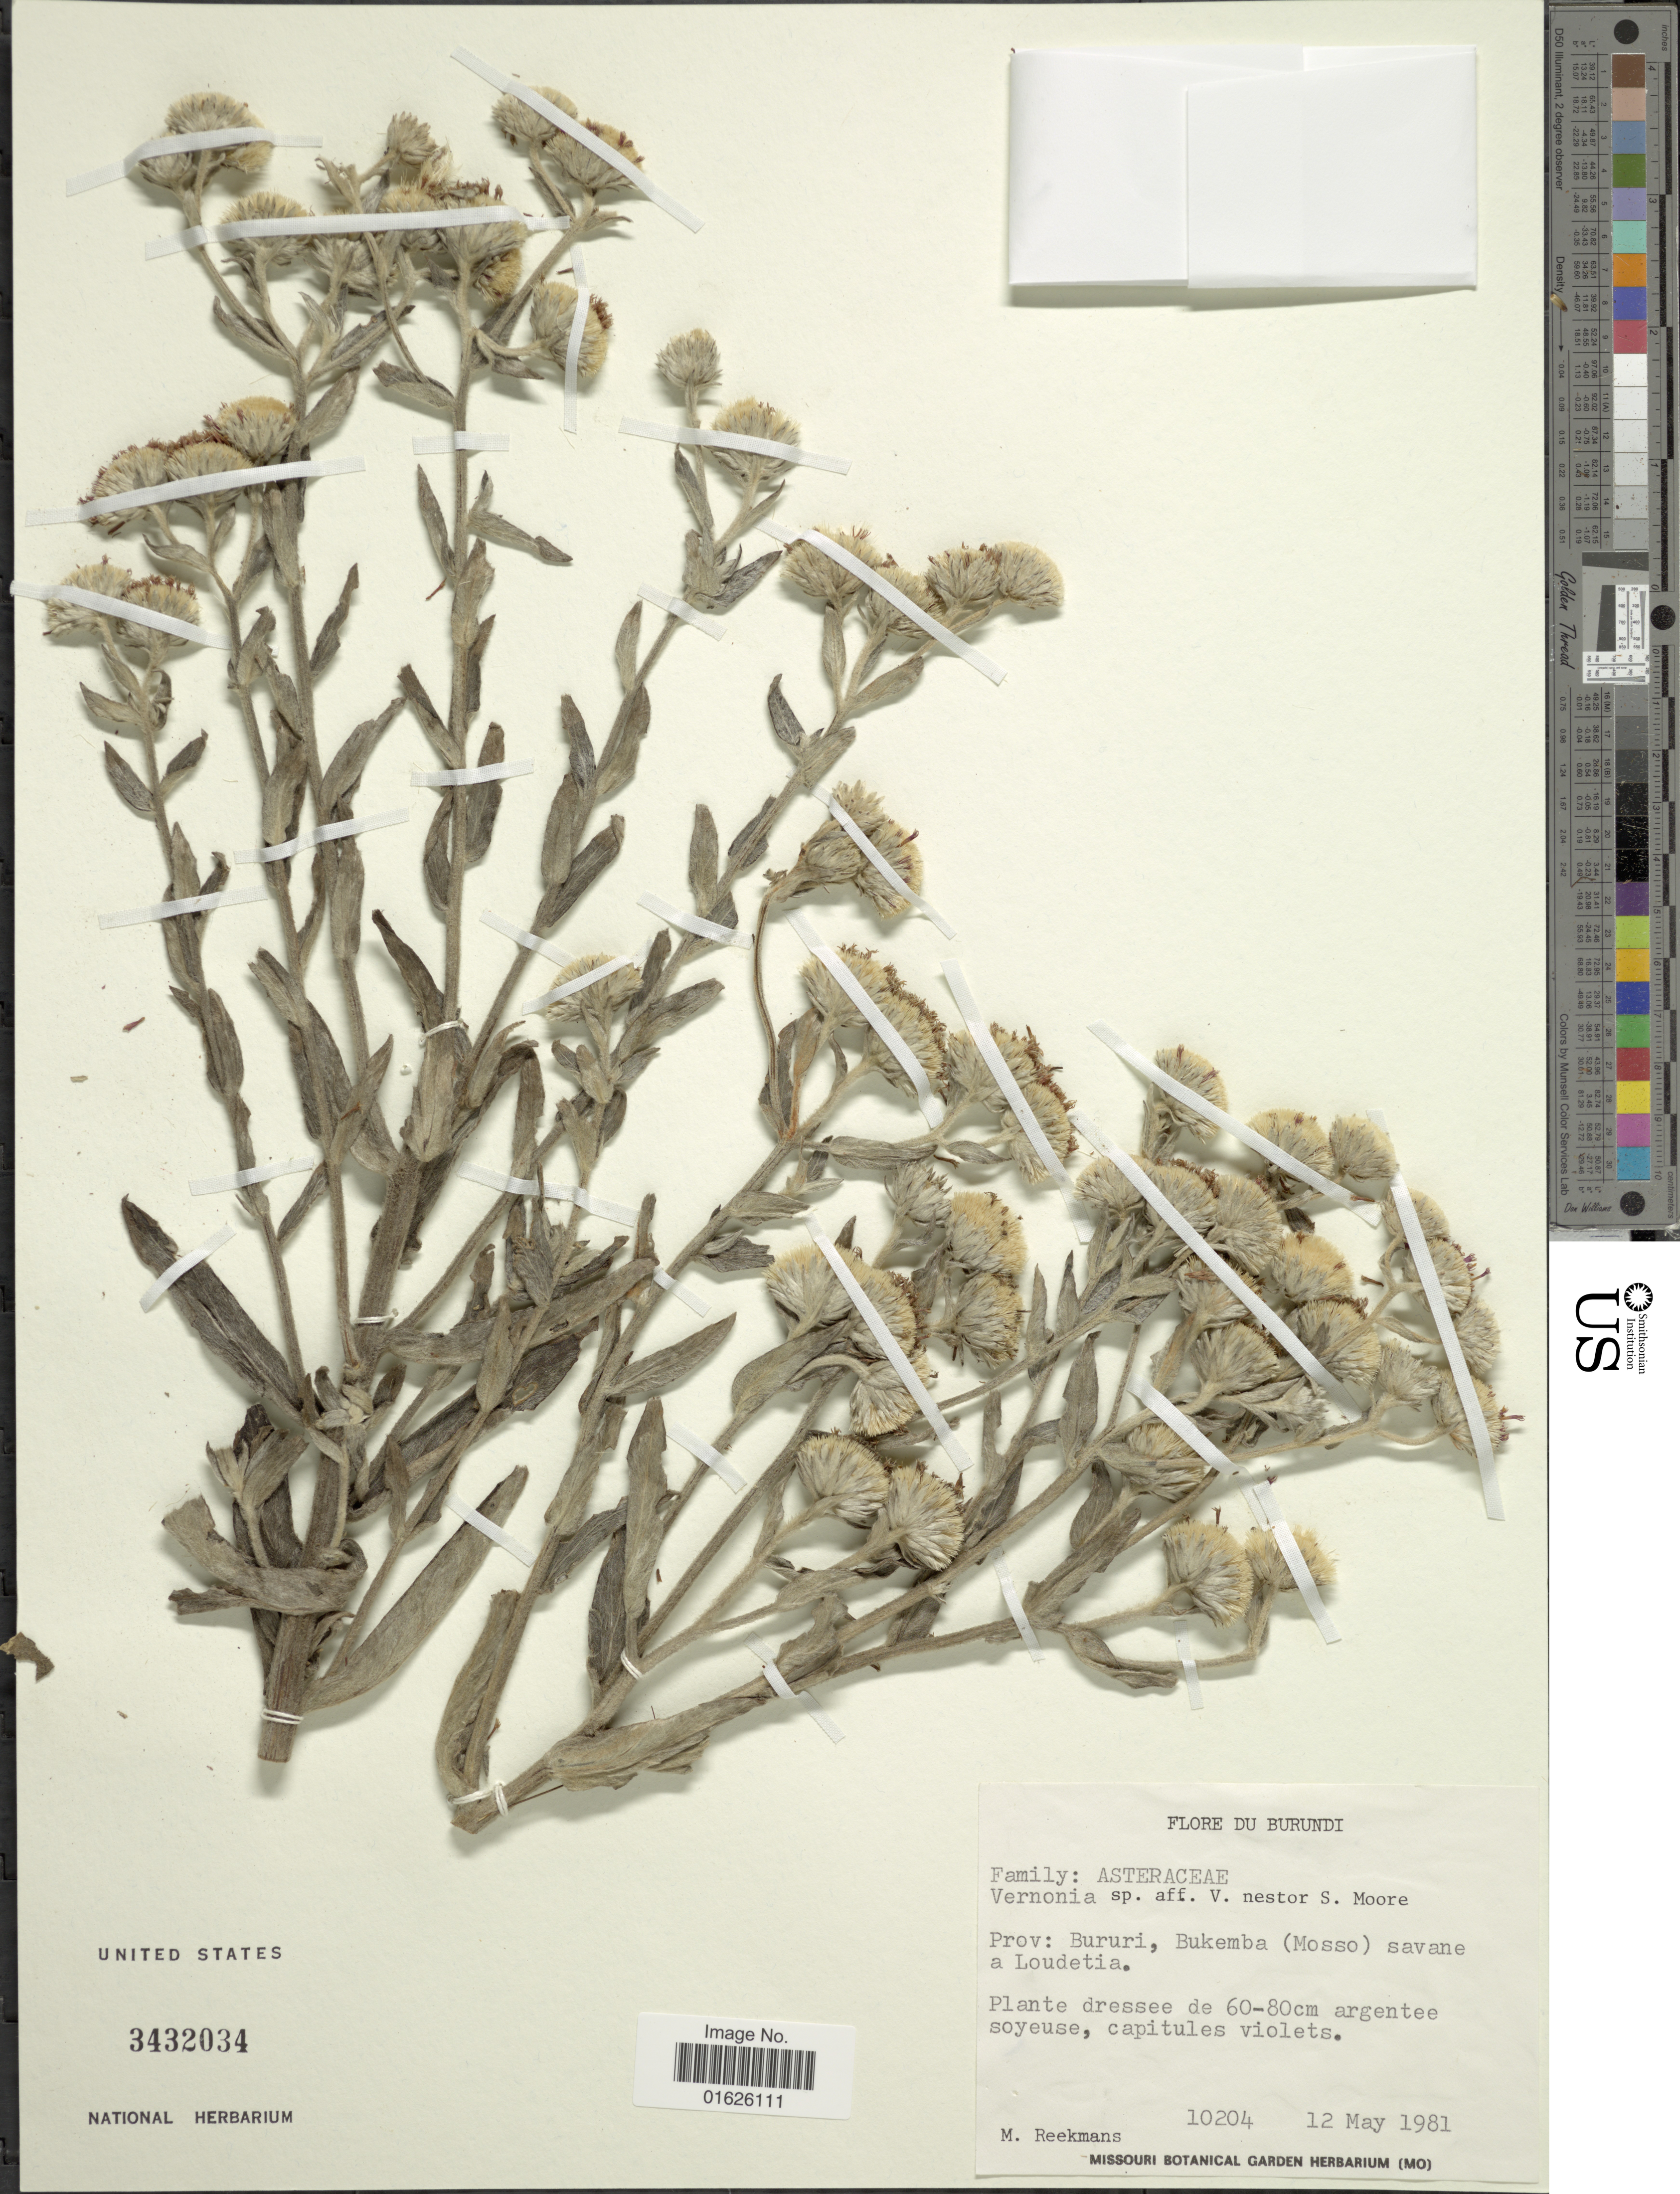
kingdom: Plantae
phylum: Tracheophyta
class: Magnoliopsida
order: Asterales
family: Asteraceae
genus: Vernoniastrum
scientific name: Vernoniastrum nestor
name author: (S. Moore) H. Rob.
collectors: M. Reekmans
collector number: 10204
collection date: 1981-05-12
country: Burundi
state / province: Bururi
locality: Prov.Bururi, Bukemba ( Mosso ) savane a Loudetia.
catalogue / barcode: US 3432034